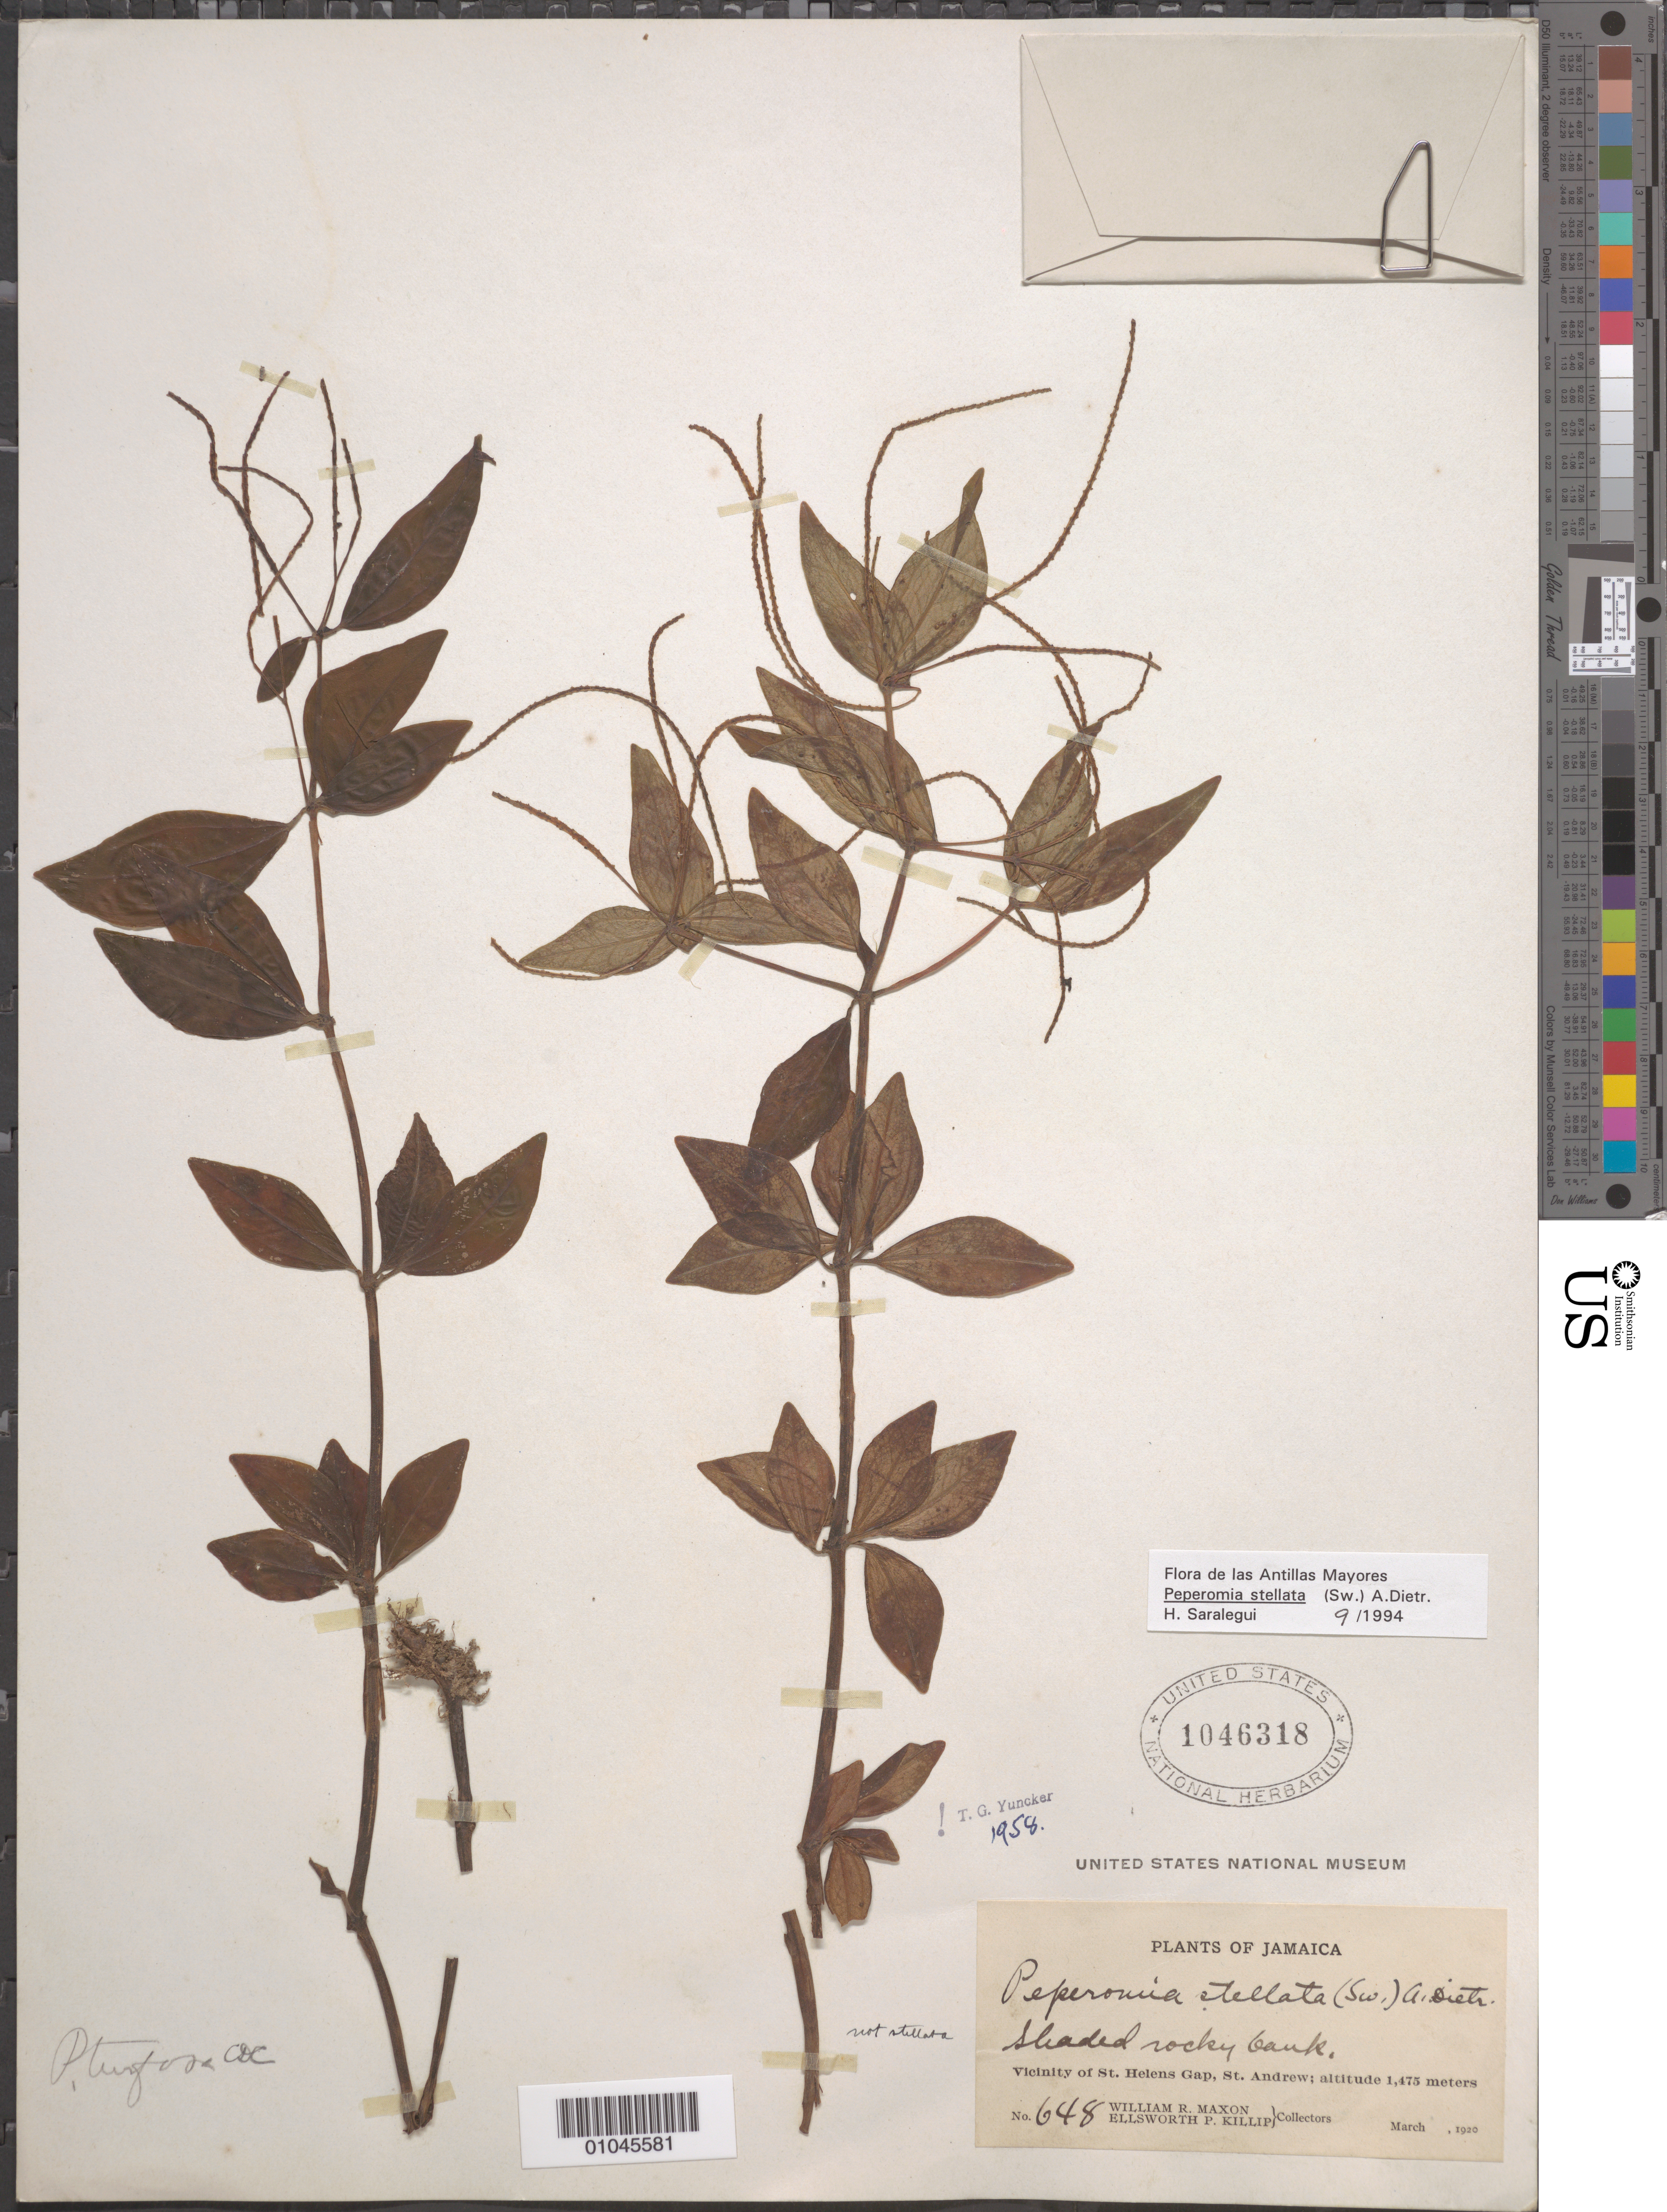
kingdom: Plantae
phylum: Tracheophyta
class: Magnoliopsida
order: Piperales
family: Piperaceae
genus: Peperomia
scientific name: Peperomia simplex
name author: Desv. ex Ham.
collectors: W. R. Maxon & E. P. Killip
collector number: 648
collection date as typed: Mar 1920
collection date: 1920-03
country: Jamaica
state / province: Saint Andrew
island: Jamaica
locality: Vicinity of St.e Helens Gap, St. Andrew. Shaded rocky bank.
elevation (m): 1475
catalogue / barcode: US 1046318